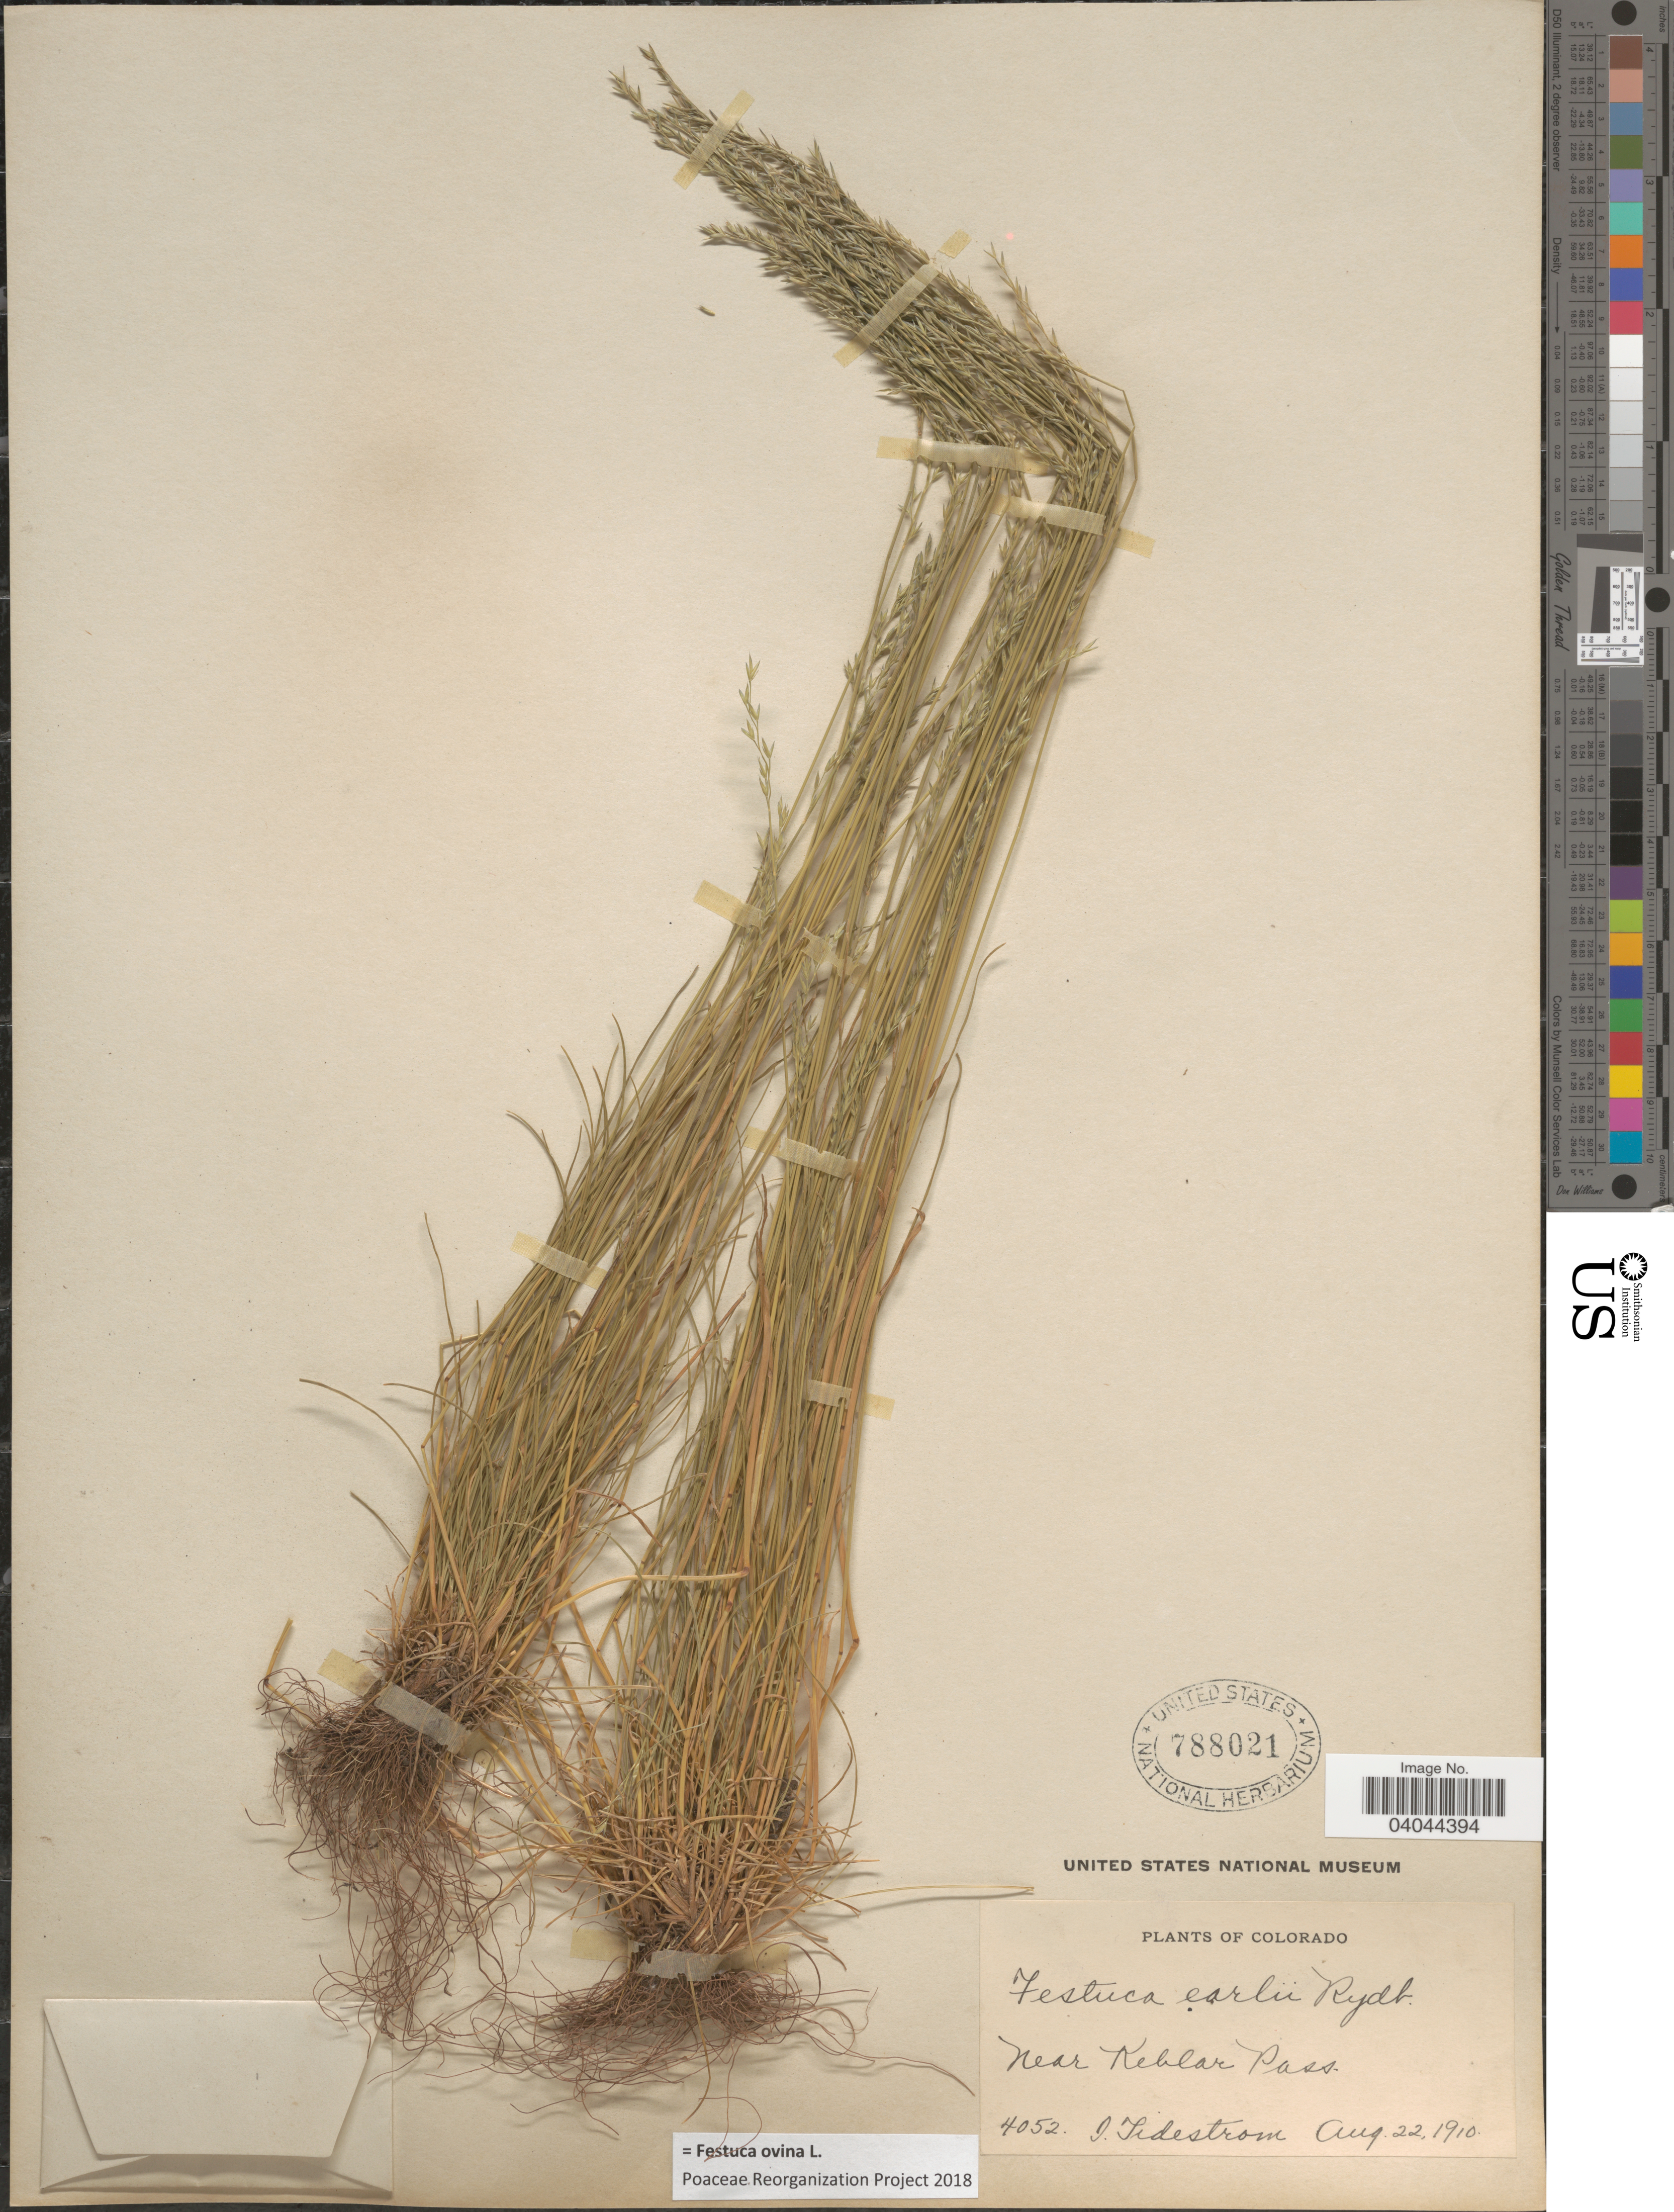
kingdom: Plantae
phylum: Tracheophyta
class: Liliopsida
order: Poales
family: Poaceae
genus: Festuca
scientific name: Festuca ovina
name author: L.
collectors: I. F. Tidestrom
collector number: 4052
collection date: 1910-08-22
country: United States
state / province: Colorado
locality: Near Keblar Pass.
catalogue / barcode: US 788021